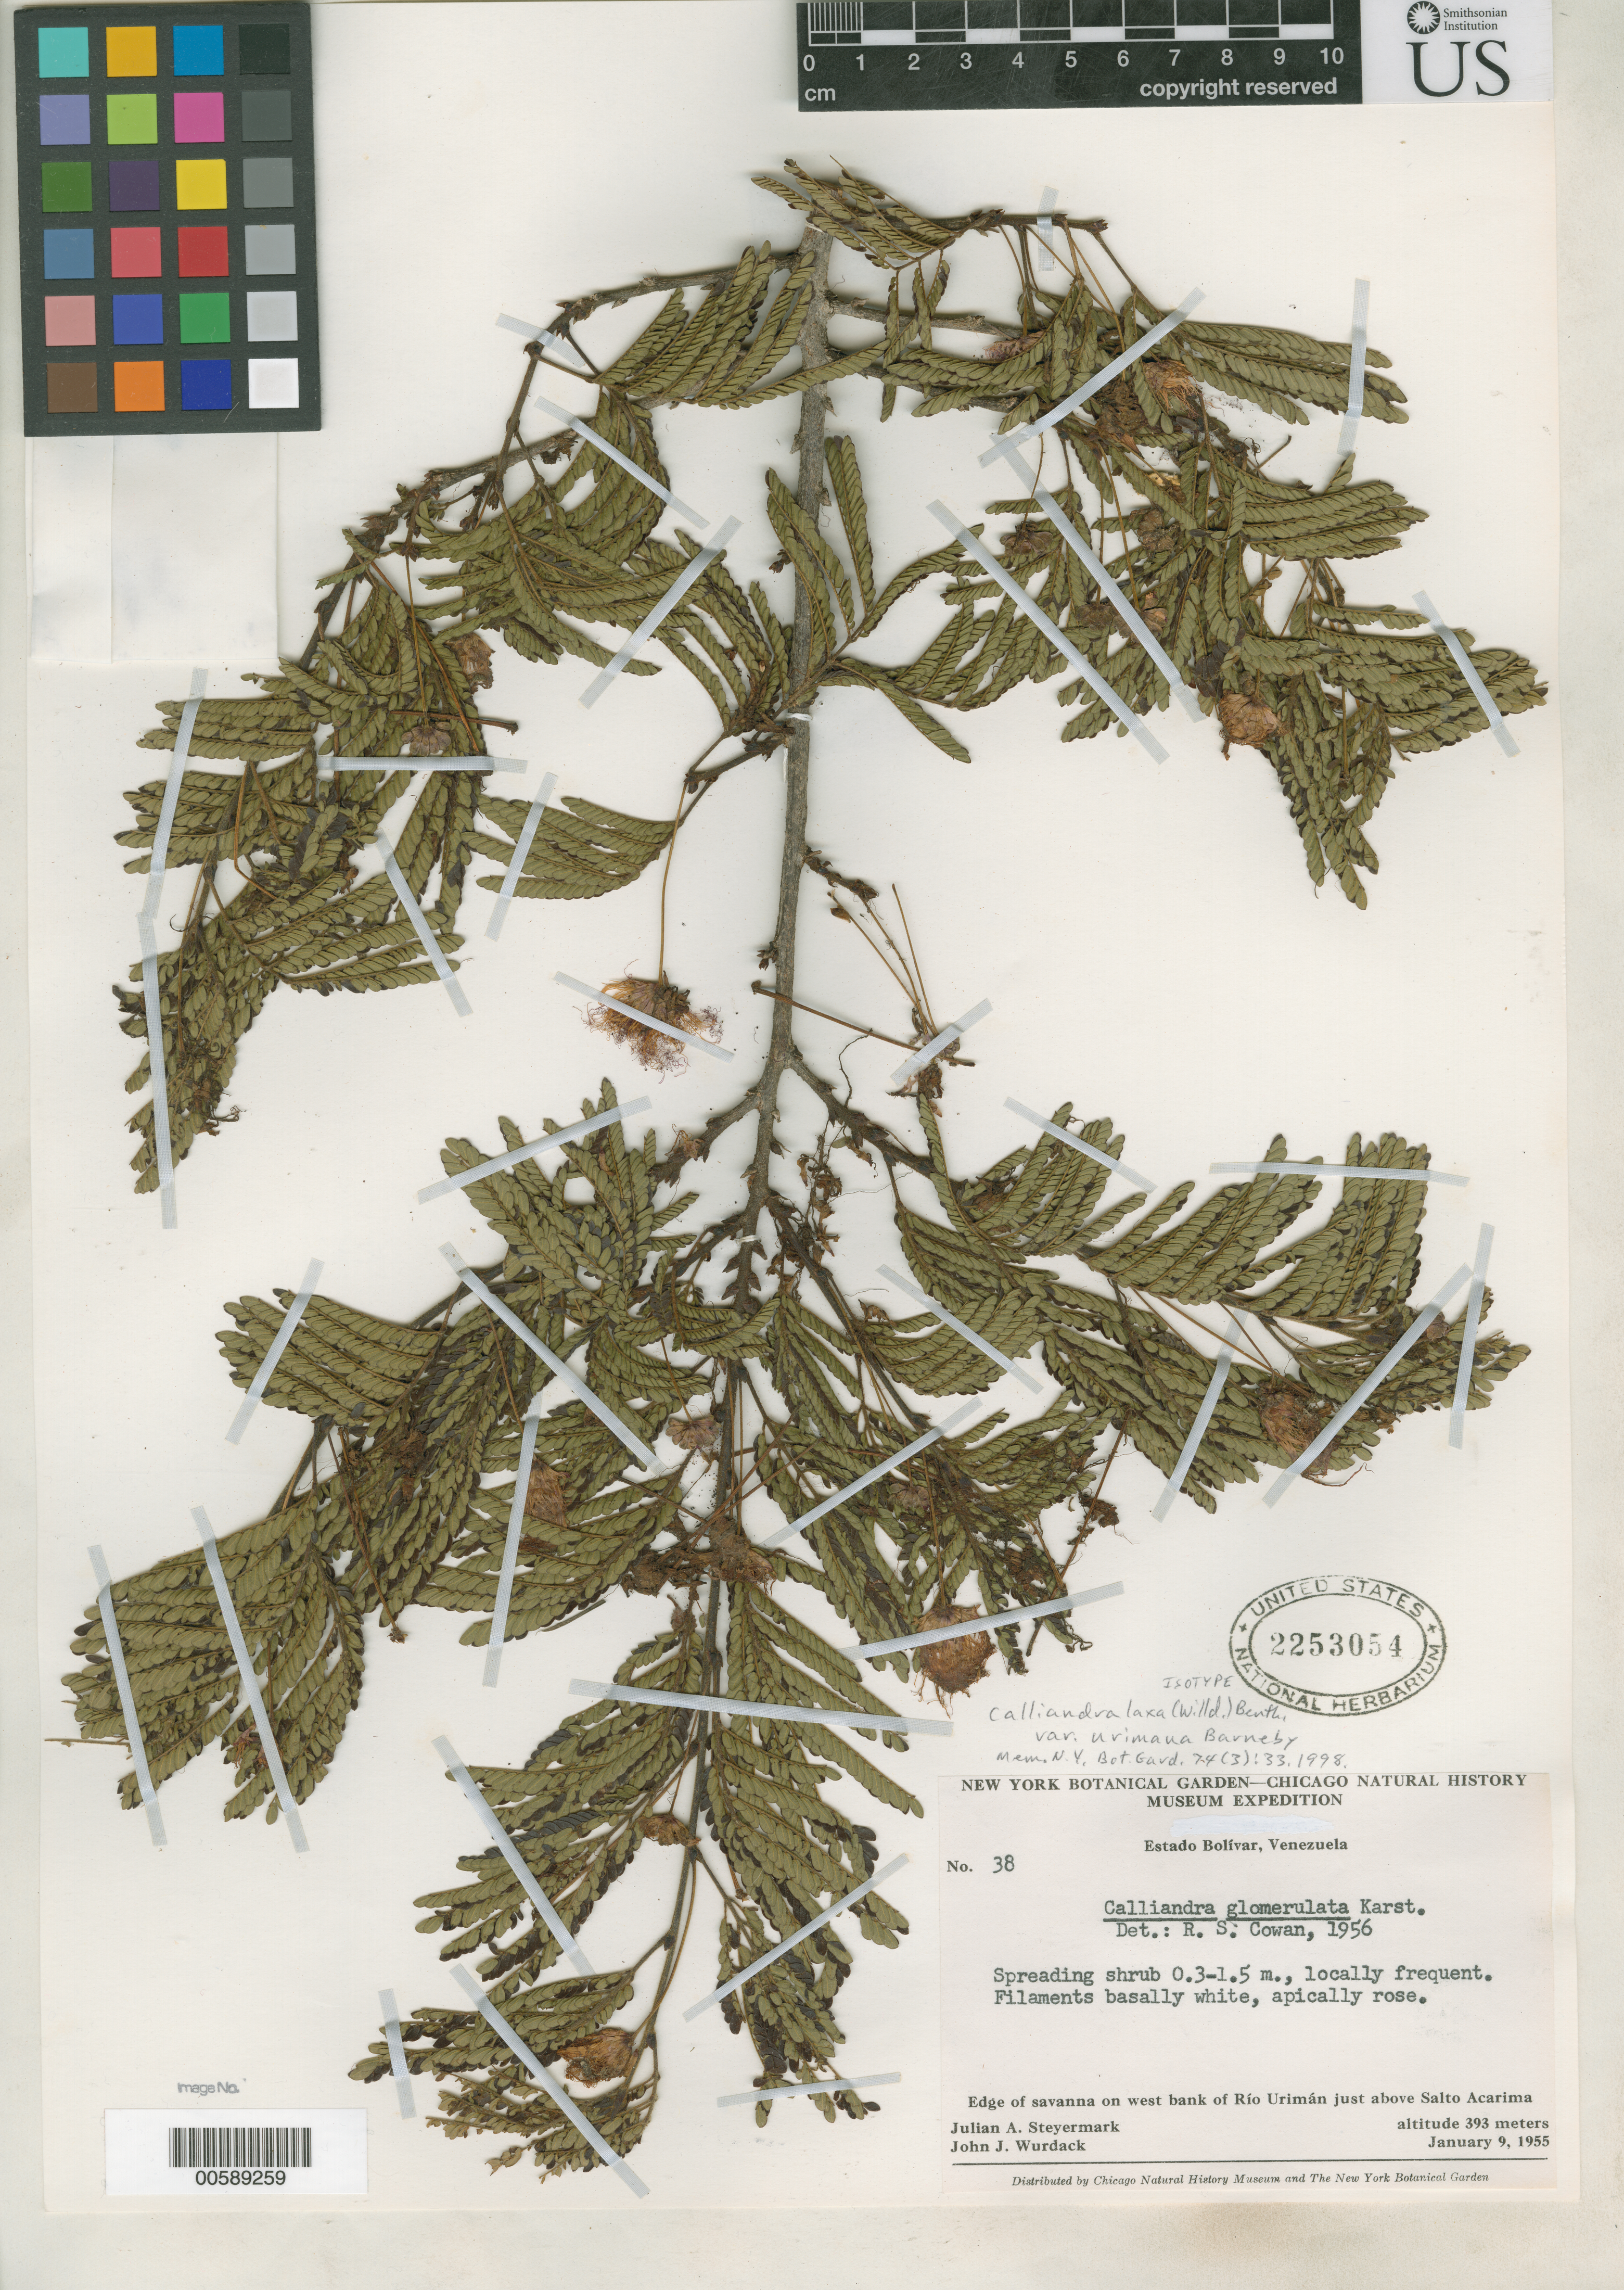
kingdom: Plantae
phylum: Tracheophyta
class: Magnoliopsida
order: Fabales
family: Fabaceae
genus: Calliandra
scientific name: Calliandra laxa var. urimana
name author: Barneby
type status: Isotype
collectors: J. Steyermark & J. J. Wurdack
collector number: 38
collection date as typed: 09 Jan 1955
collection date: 1955-01-09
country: Venezuela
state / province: Bolivar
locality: Edge of savanna on W bank of Rio Uriman just above Salto Acarima.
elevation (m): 393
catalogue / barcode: US 2253054